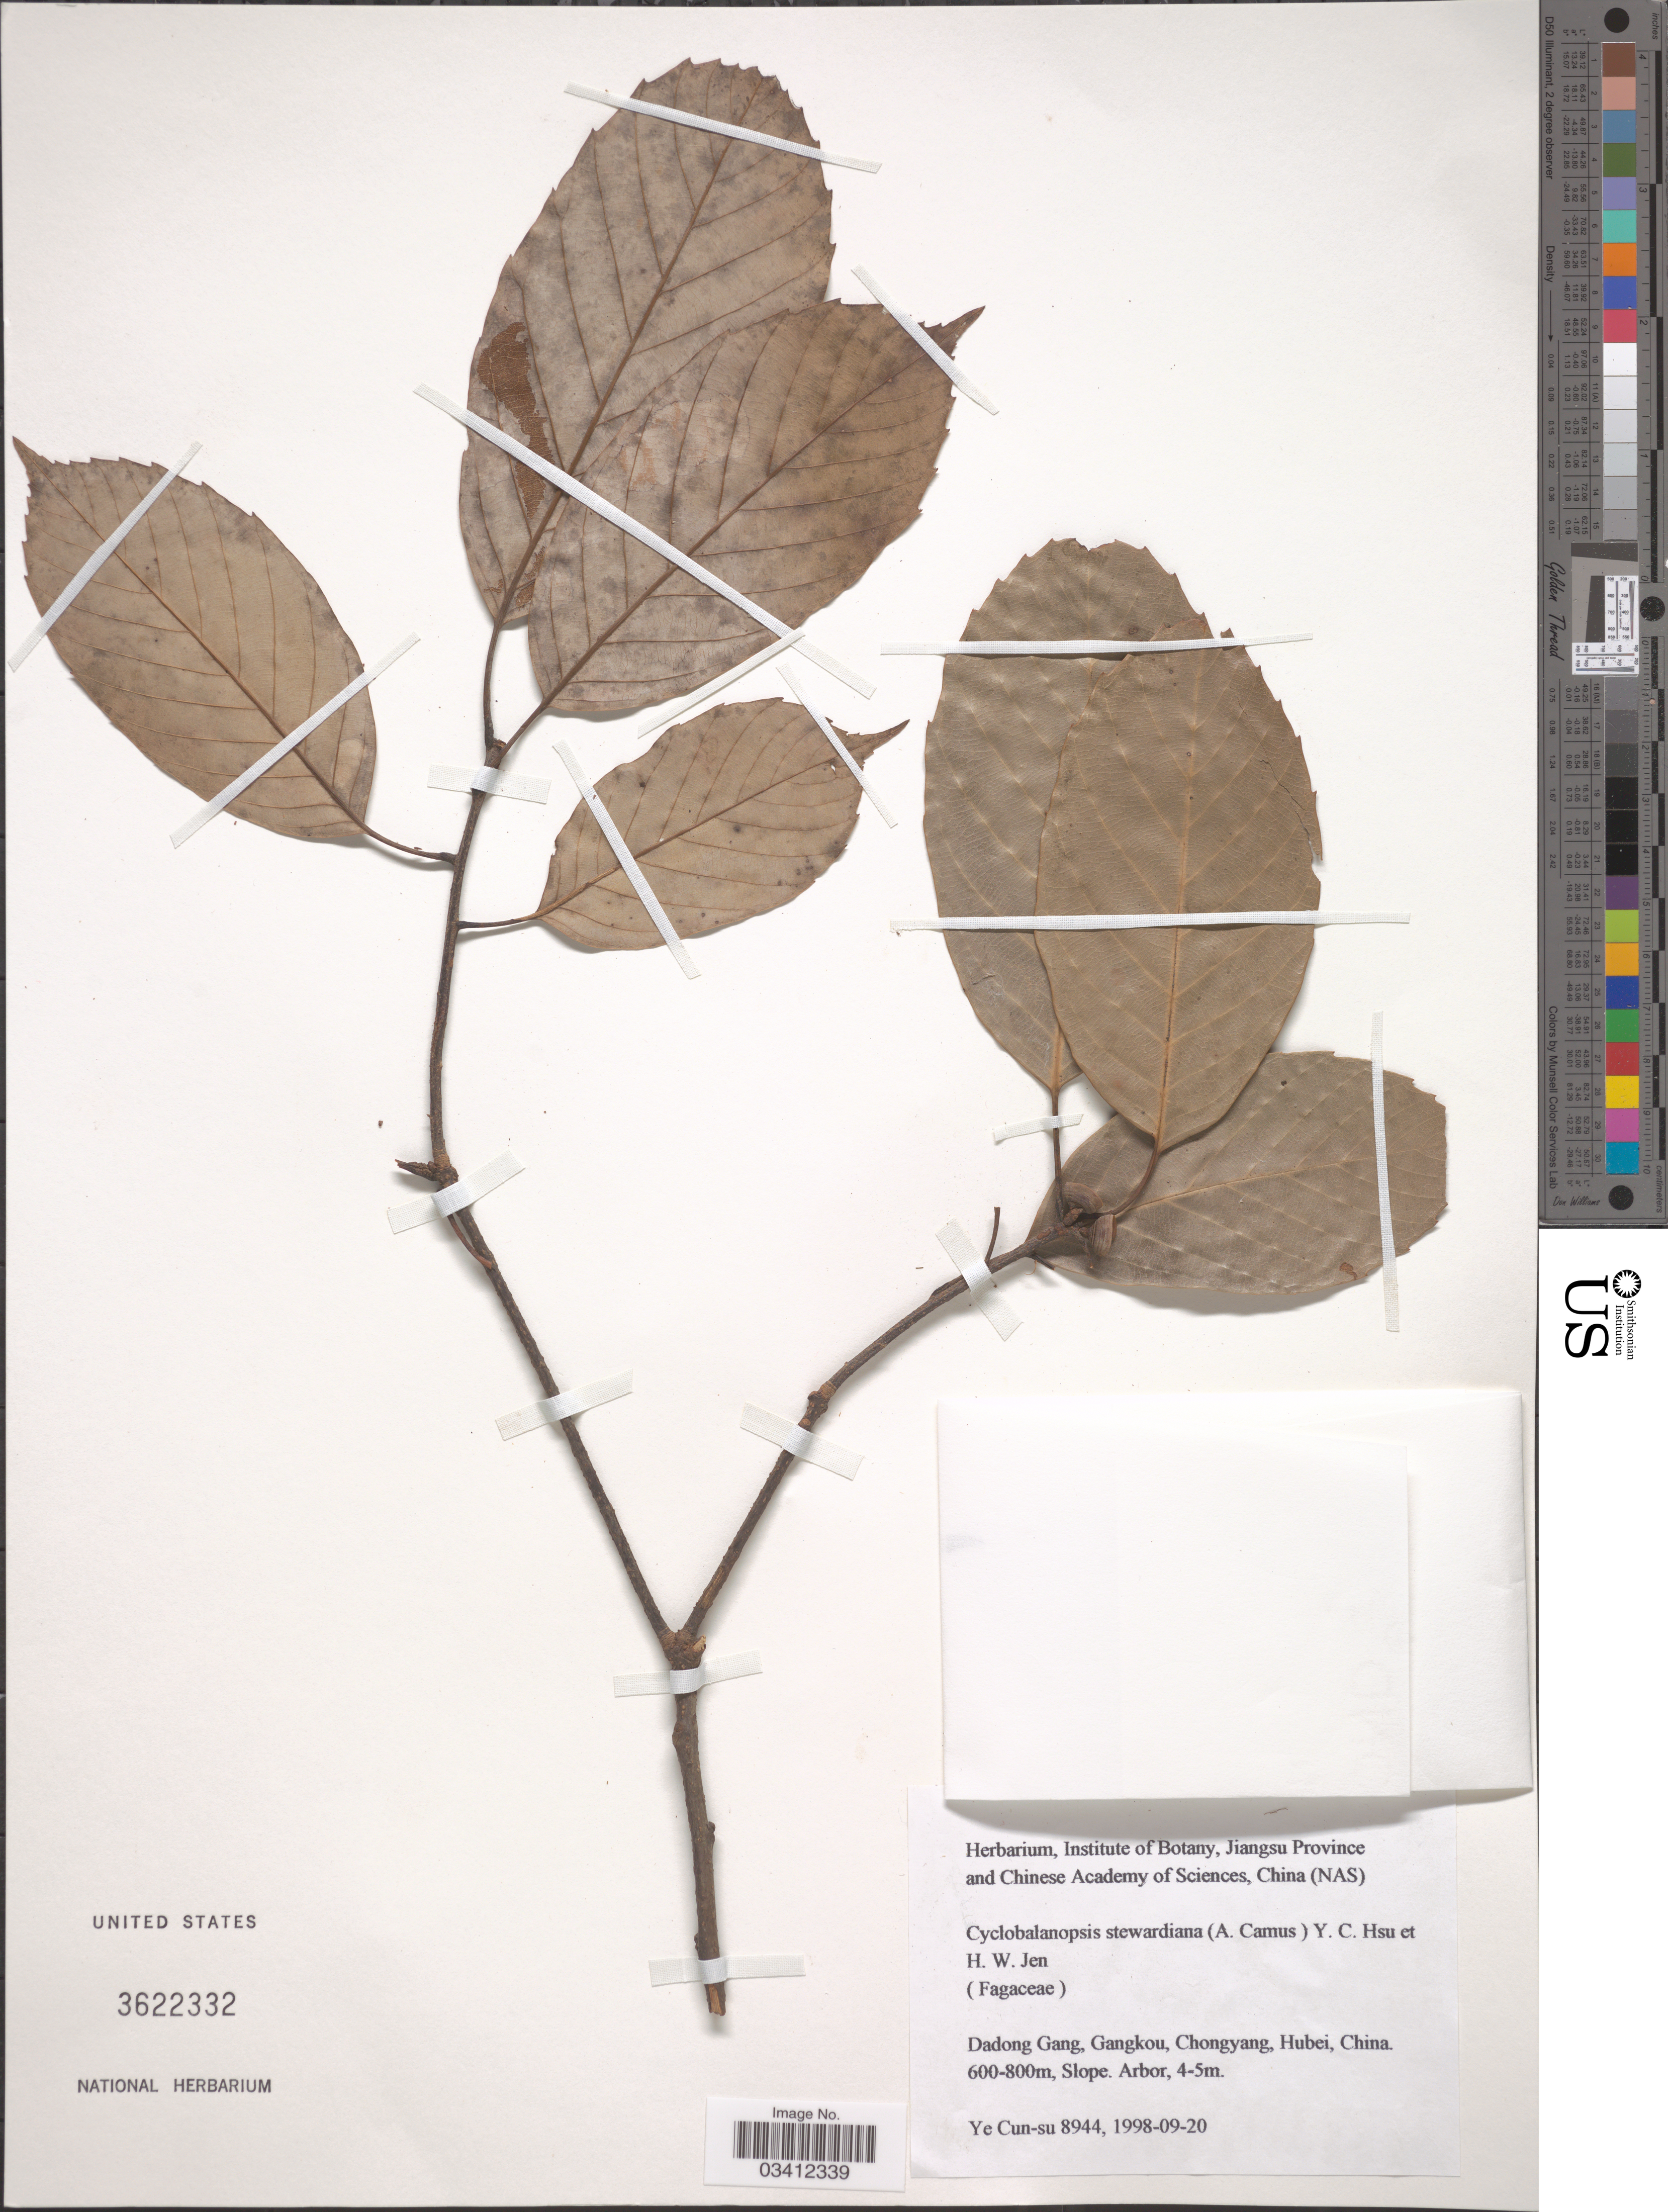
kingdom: Plantae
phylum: Tracheophyta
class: Magnoliopsida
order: Fagales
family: Fagaceae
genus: Quercus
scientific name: Quercus stewardiana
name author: A. Camus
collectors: Ye Cun-su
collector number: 8944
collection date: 1998-09-20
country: China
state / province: Hubei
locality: Dadong Gang, Gangkou, Chongyang.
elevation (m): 600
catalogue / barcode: US 3622332